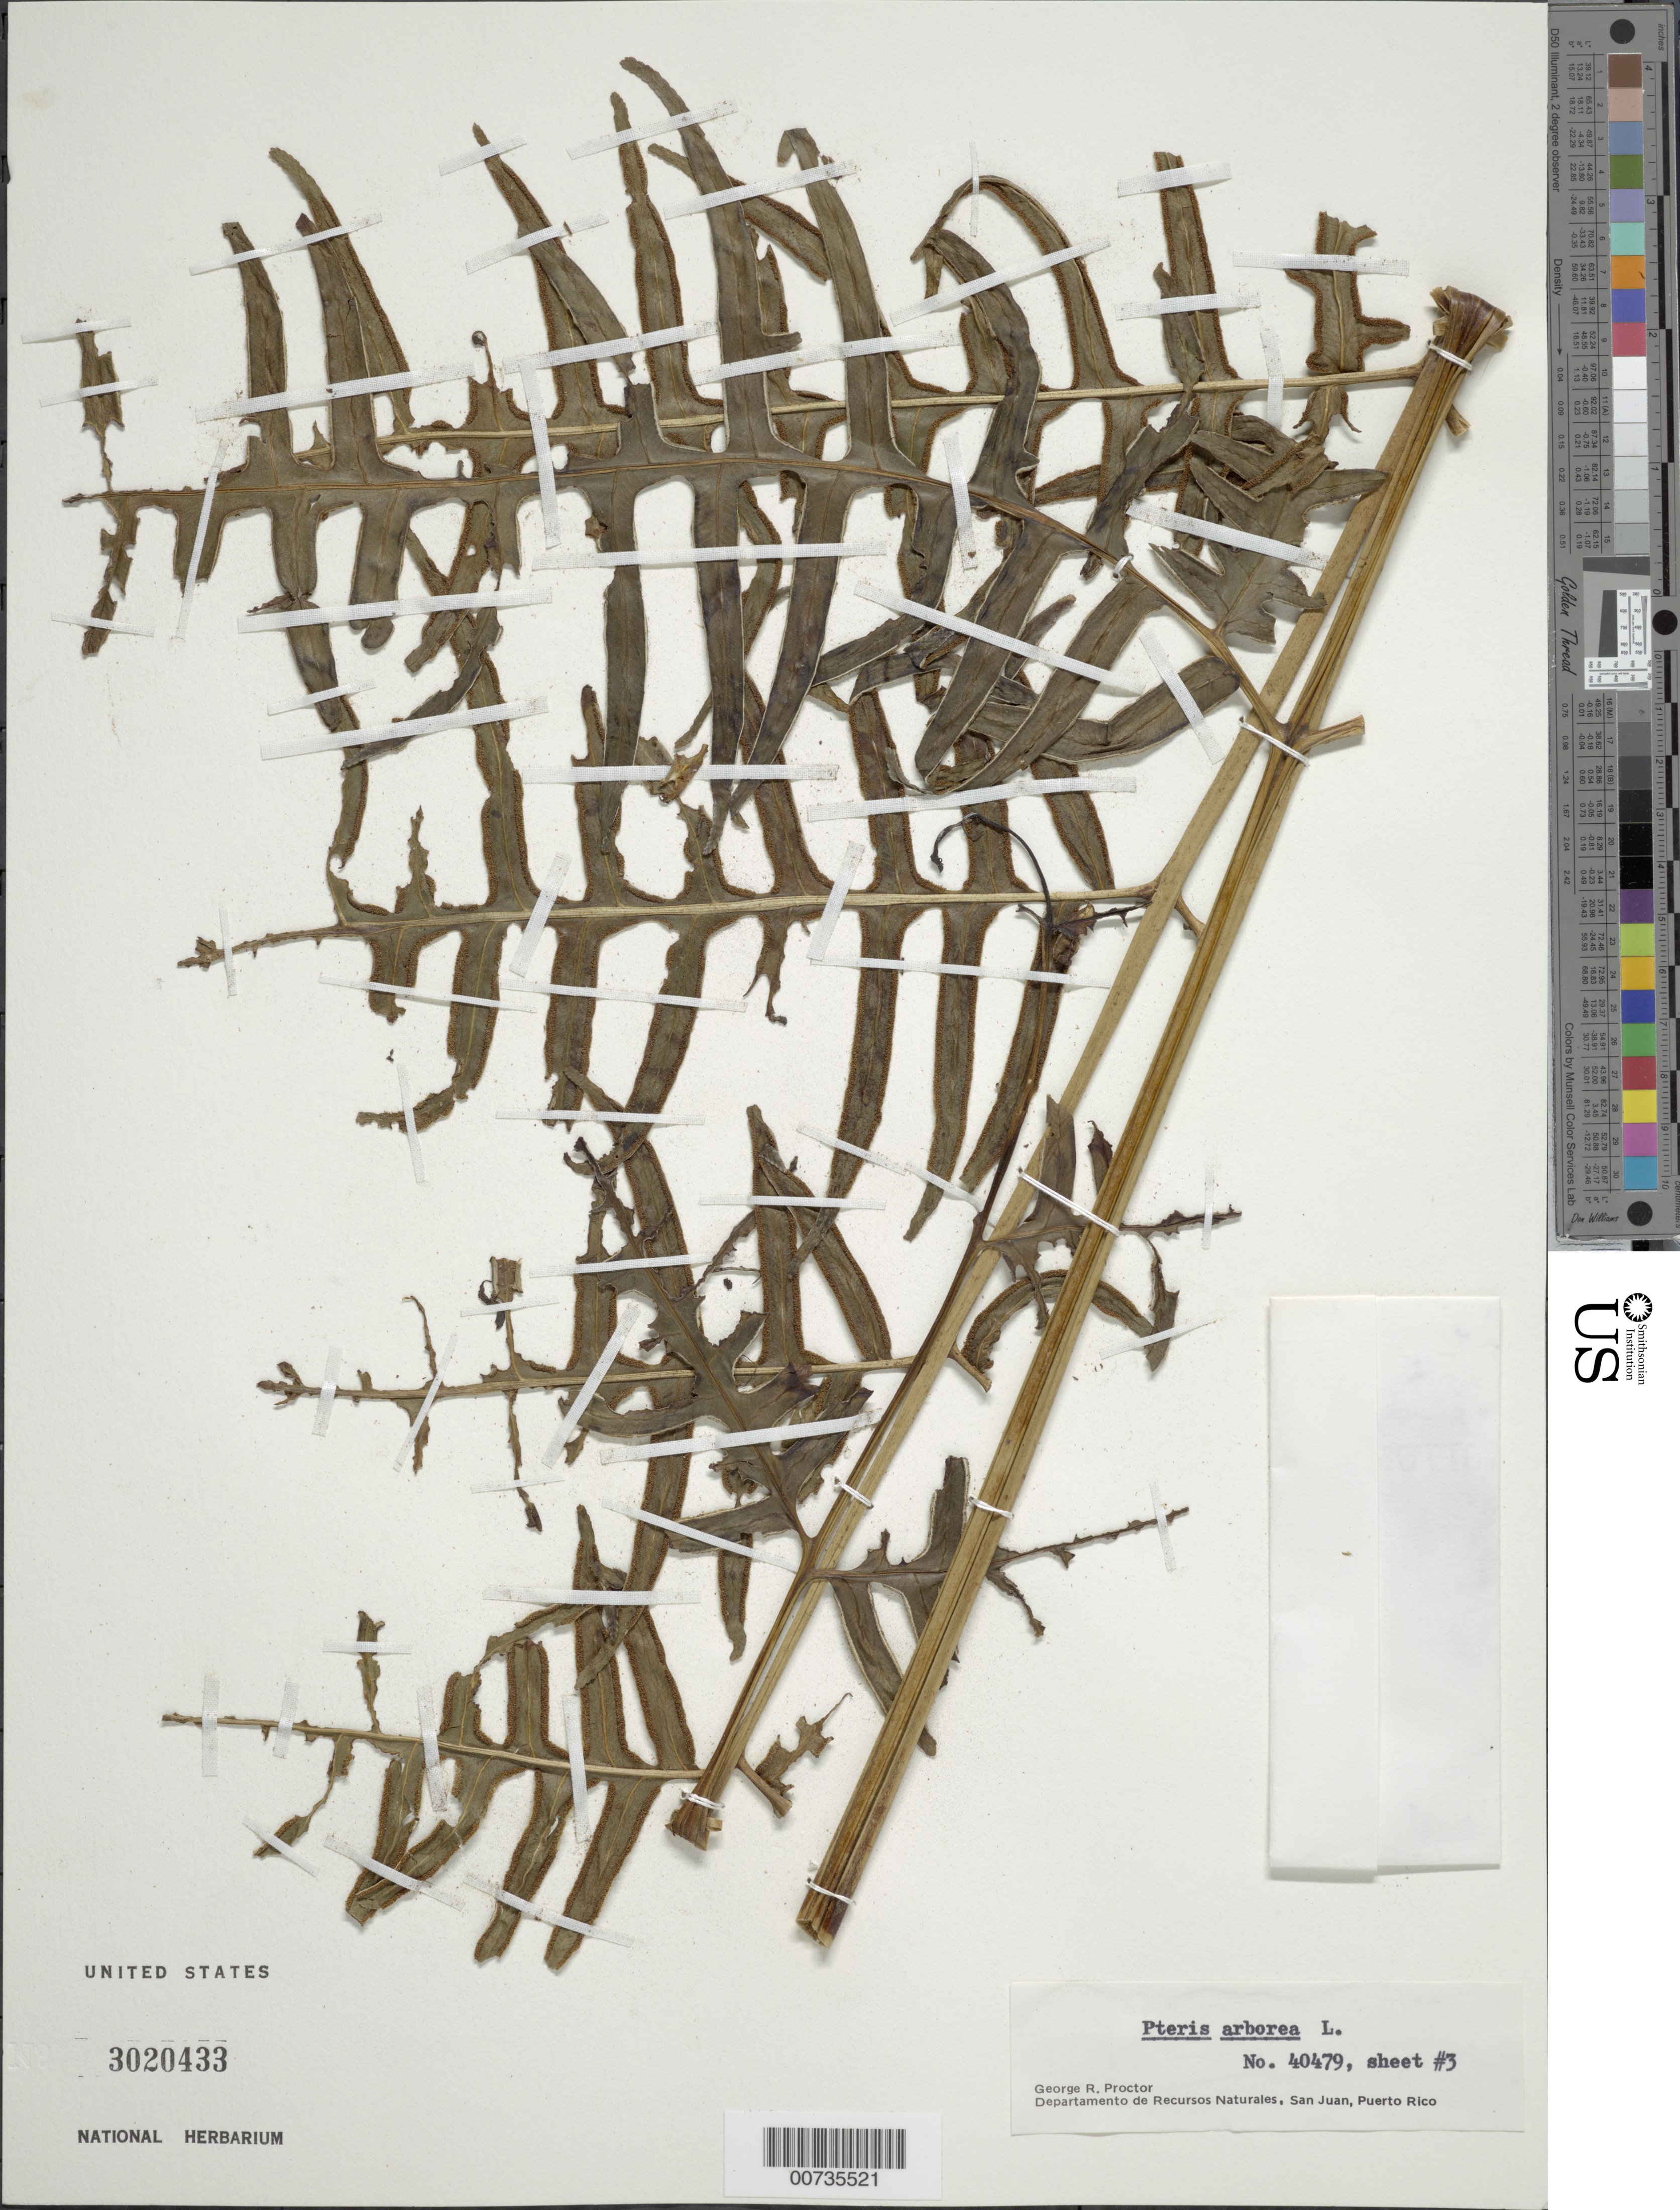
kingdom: Plantae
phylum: Tracheophyta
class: Polypodiopsida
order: Polypodiales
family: Pteridaceae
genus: Pteris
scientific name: Pteris arborea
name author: L.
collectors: G. R. Proctor & R. Padrón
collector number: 40479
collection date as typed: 19 Apr 1984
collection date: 1984-04-19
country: Puerto Rico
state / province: Maricao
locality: Maricao State Forest: Along upper course of Río Maricao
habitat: On moist bank beside river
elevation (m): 500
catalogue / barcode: US 3020433